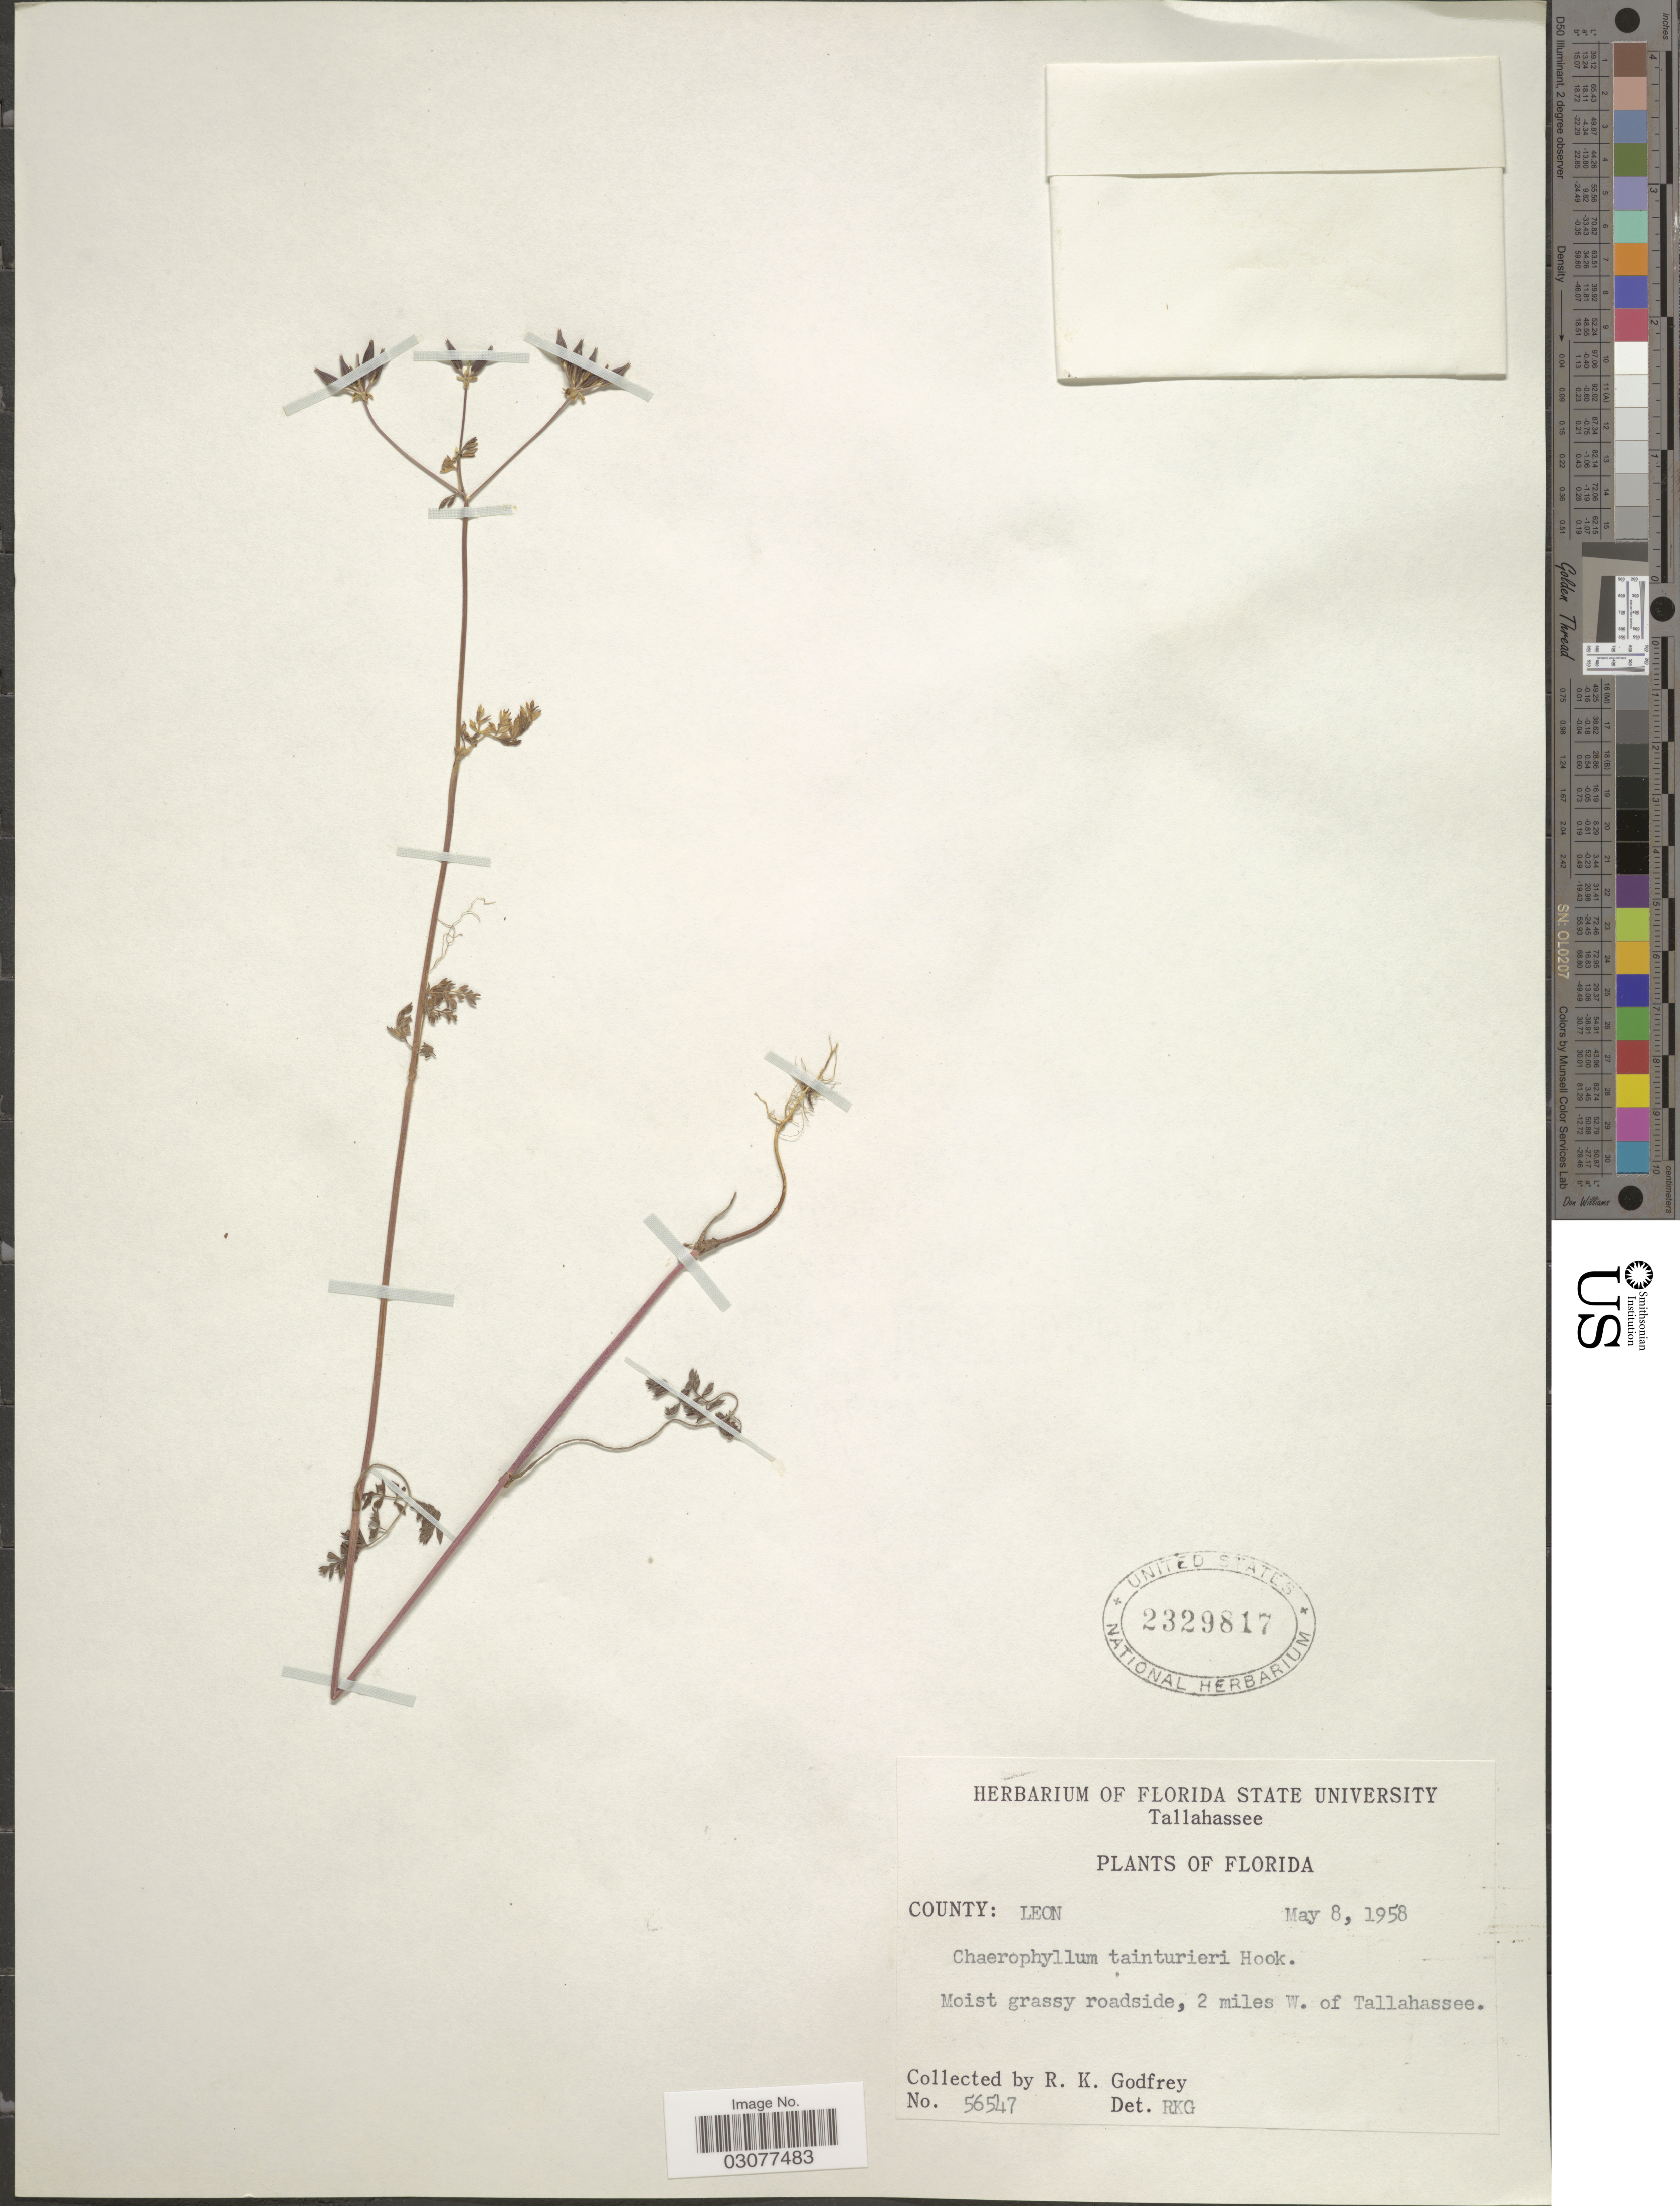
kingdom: Plantae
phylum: Tracheophyta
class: Magnoliopsida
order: Apiales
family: Apiaceae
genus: Chaerophyllum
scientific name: Chaerophyllum tainturieri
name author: Hook.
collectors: R. K. Godfrey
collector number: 56547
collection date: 1958-05-08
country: United States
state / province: Florida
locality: County: Leon, Moist grassy roadside, 2 miles W. of Tallahassee.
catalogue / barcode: US 2329817